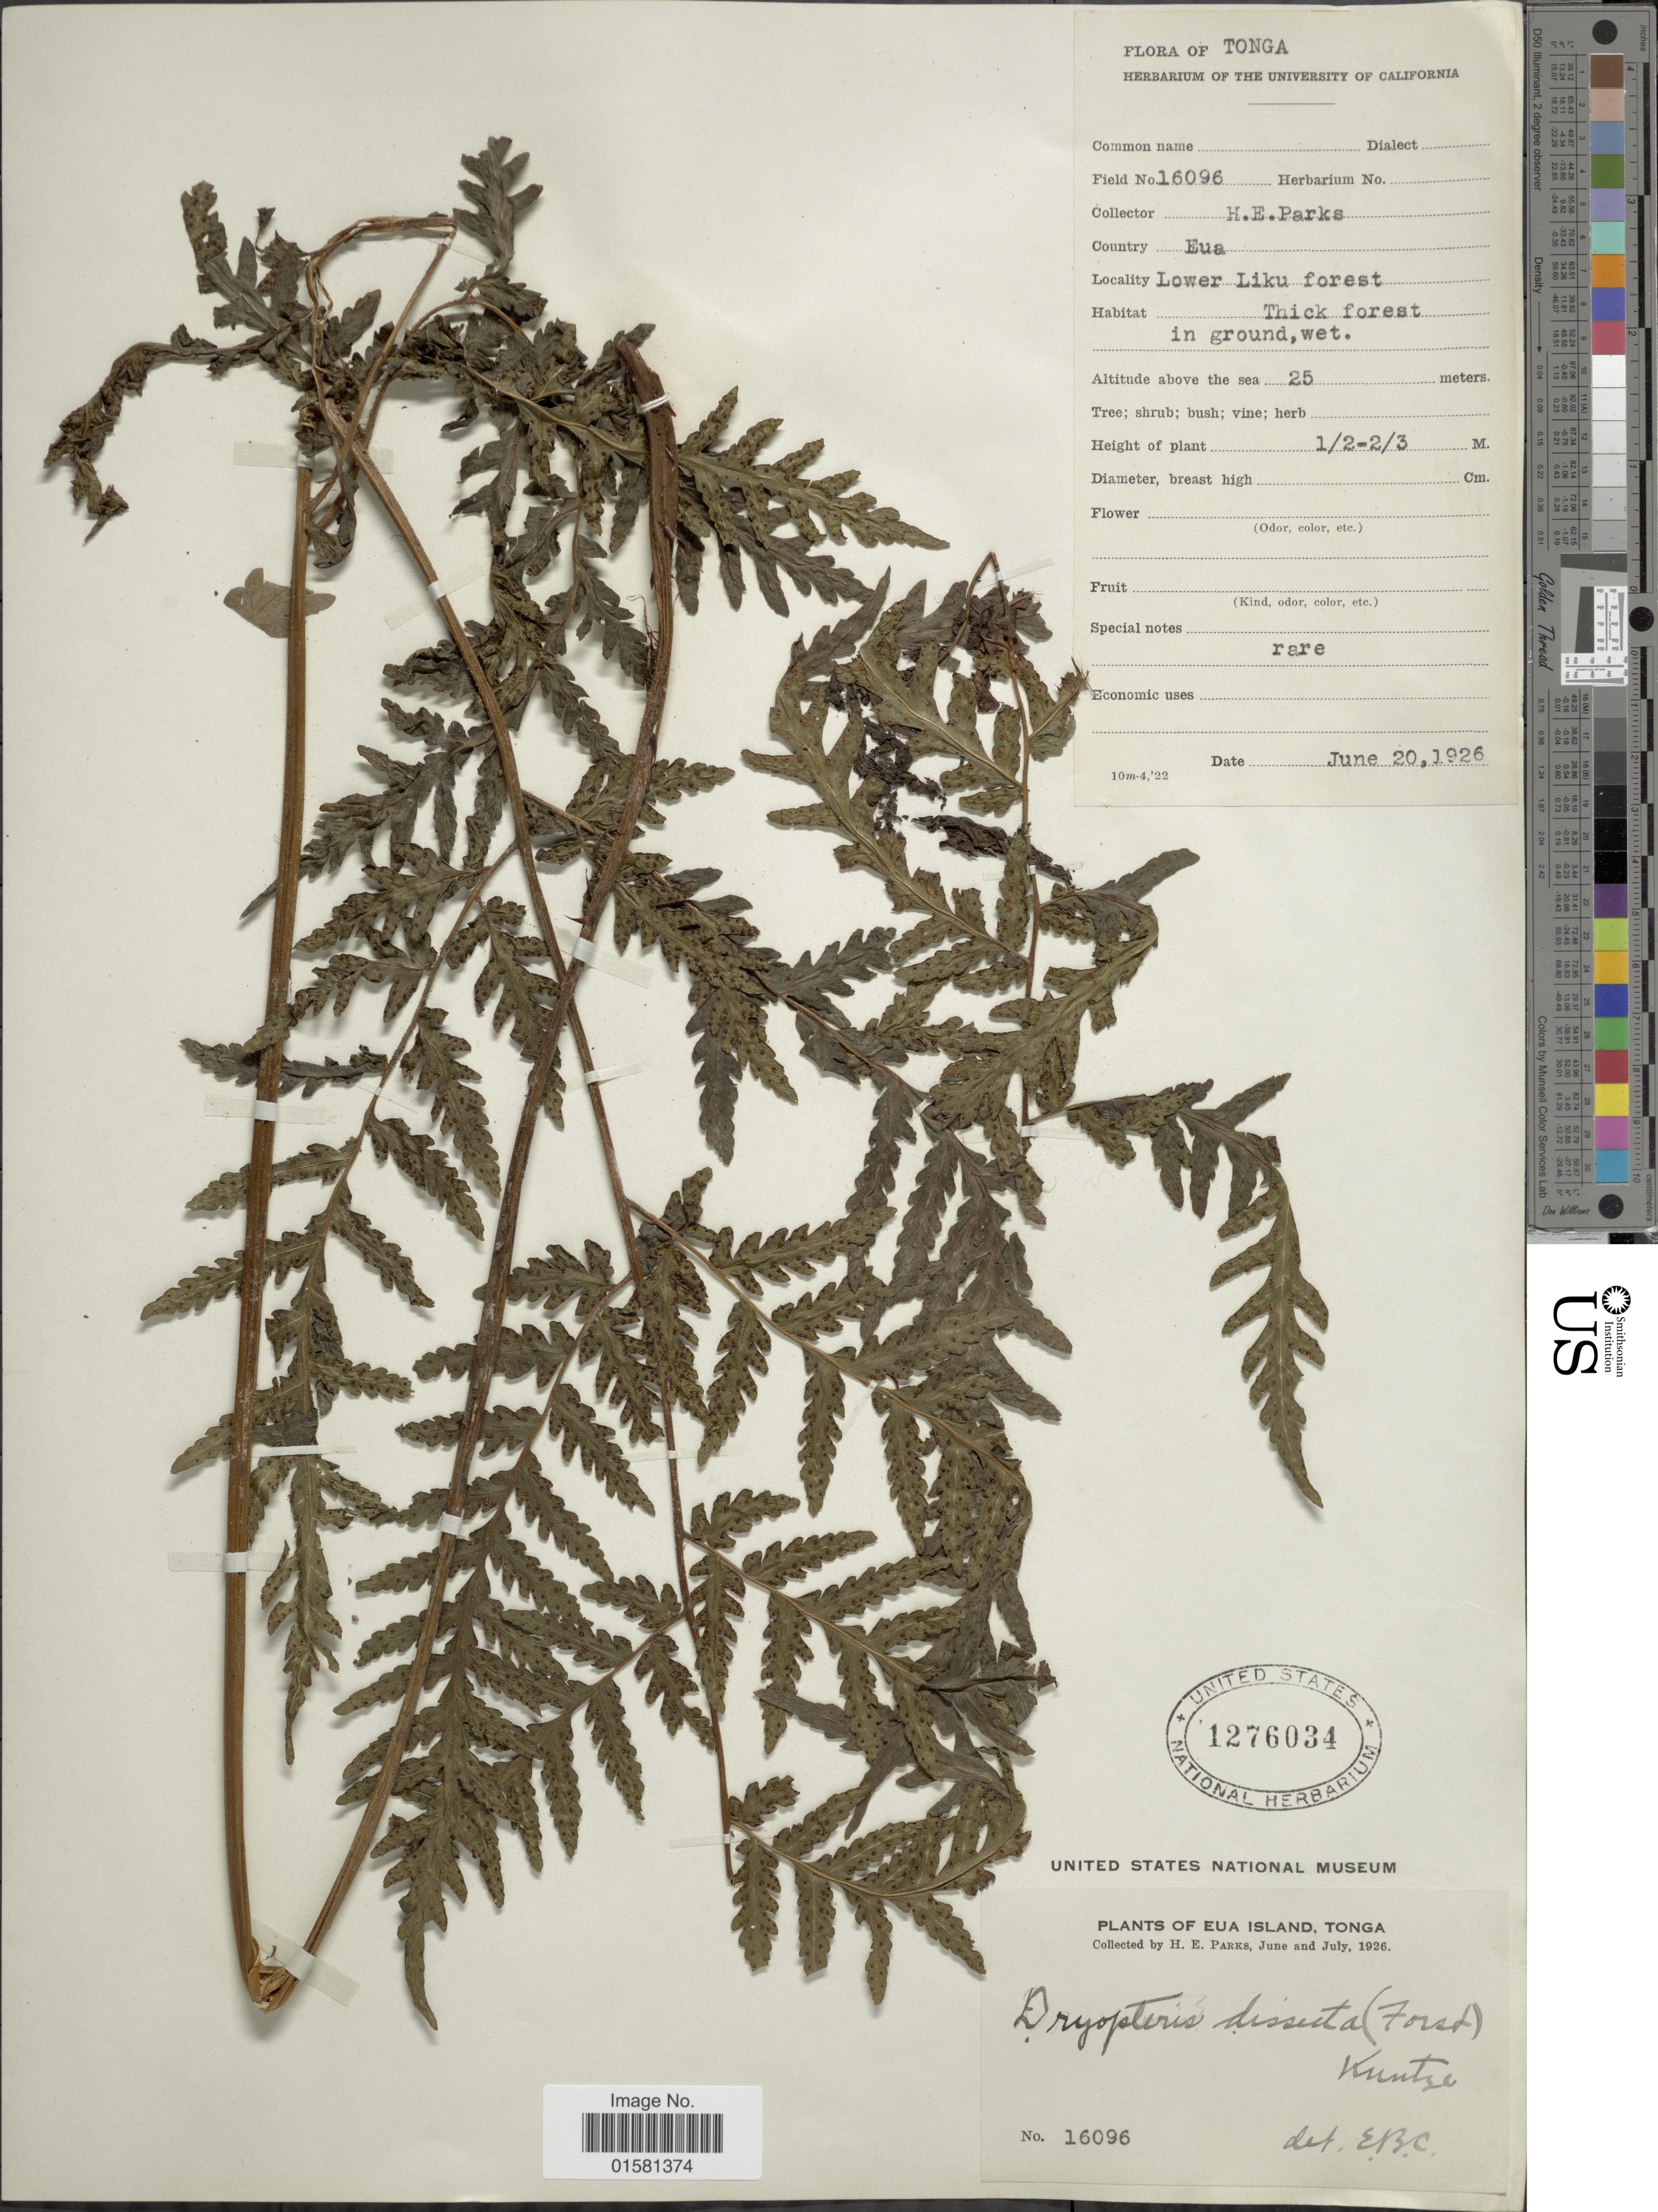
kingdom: Plantae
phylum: Tracheophyta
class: Polypodiopsida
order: Polypodiales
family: Tectariaceae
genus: Tectaria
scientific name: Tectaria dissecta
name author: (G. Forst.) Lellinger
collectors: H. E. Parks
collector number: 16096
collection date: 1926-06-20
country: Tonga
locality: Eua Island, Tonga, Lower Liku forest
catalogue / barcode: US 1276034